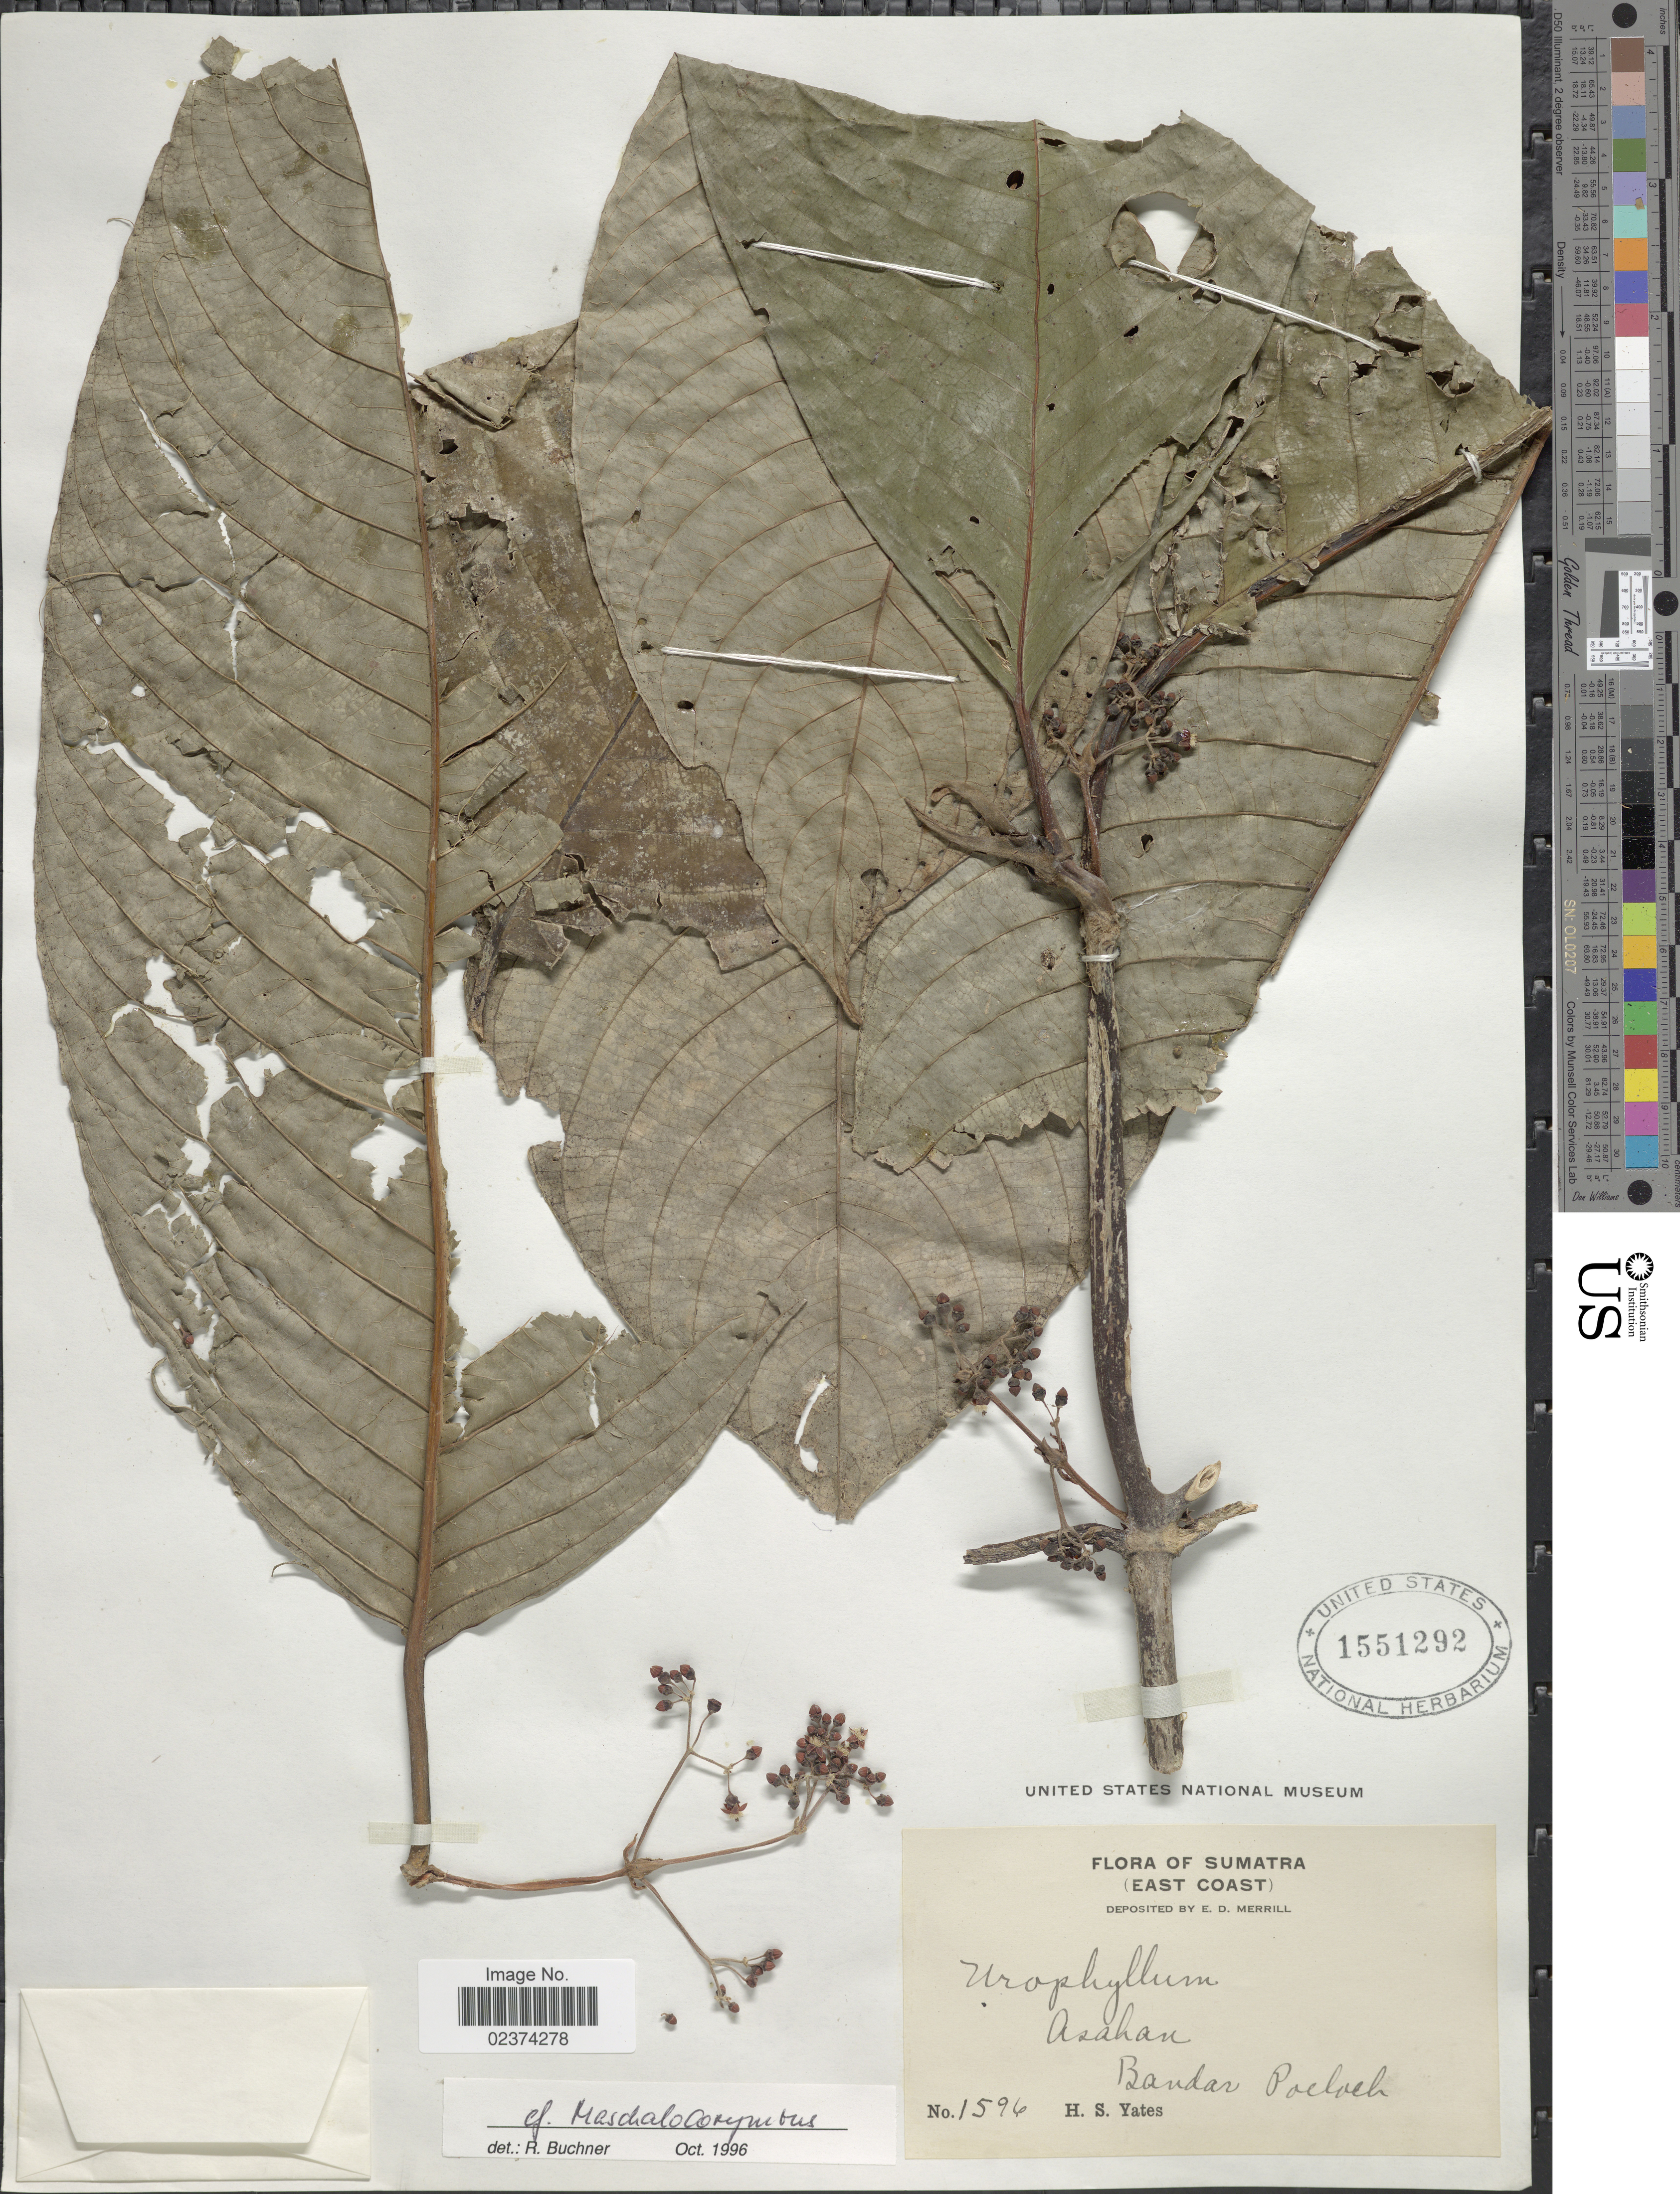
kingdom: Plantae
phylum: Tracheophyta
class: Magnoliopsida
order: Gentianales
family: Rubiaceae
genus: Maschalocorymbus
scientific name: Maschalocorymbus sp.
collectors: H. S. Yates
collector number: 1596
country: Indonesia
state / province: Sumatra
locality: East Coast. Asahan, Bandar Poeloeh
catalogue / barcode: US 1551292